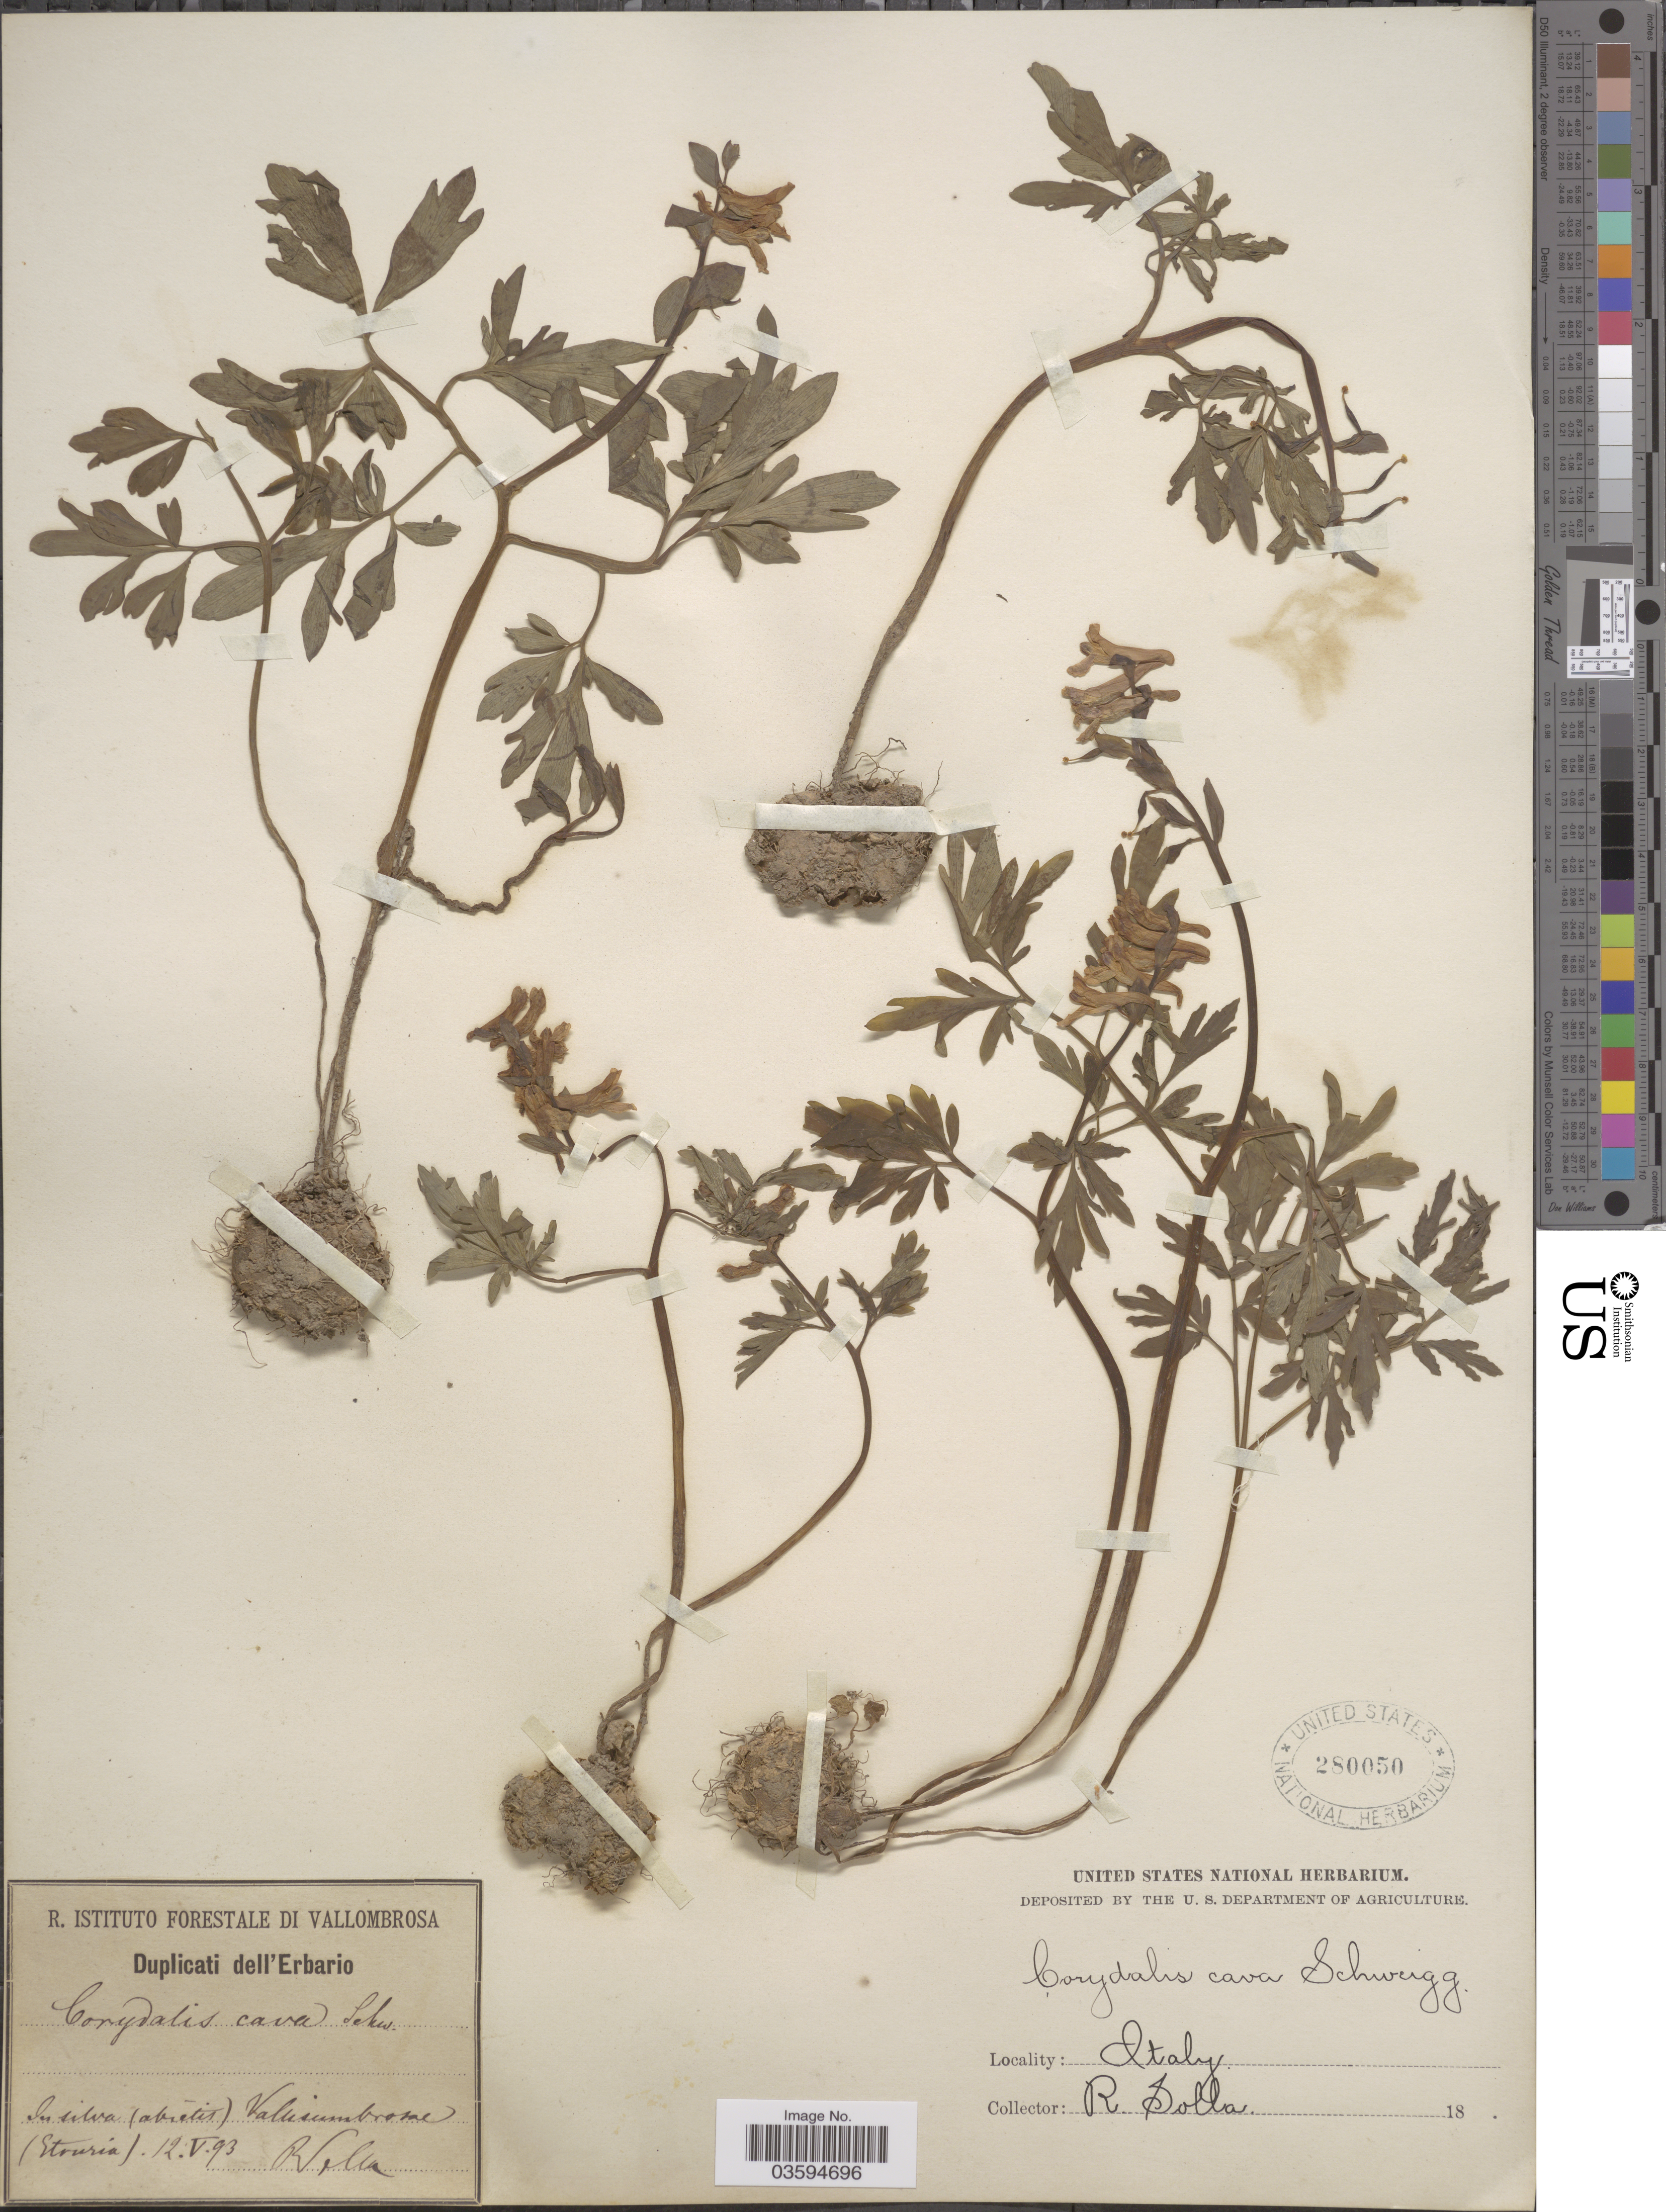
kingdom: Plantae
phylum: Tracheophyta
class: Magnoliopsida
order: Ranunculales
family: Papaveraceae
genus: Corydalis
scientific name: Corydalis cava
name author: Schweigger & Körte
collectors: R. Solla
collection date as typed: Transcribed d/m/y: 12/5/93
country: Italy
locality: In silva (abietis) Valusumbrone (Etruria). [interpreted]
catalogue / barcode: US 280050